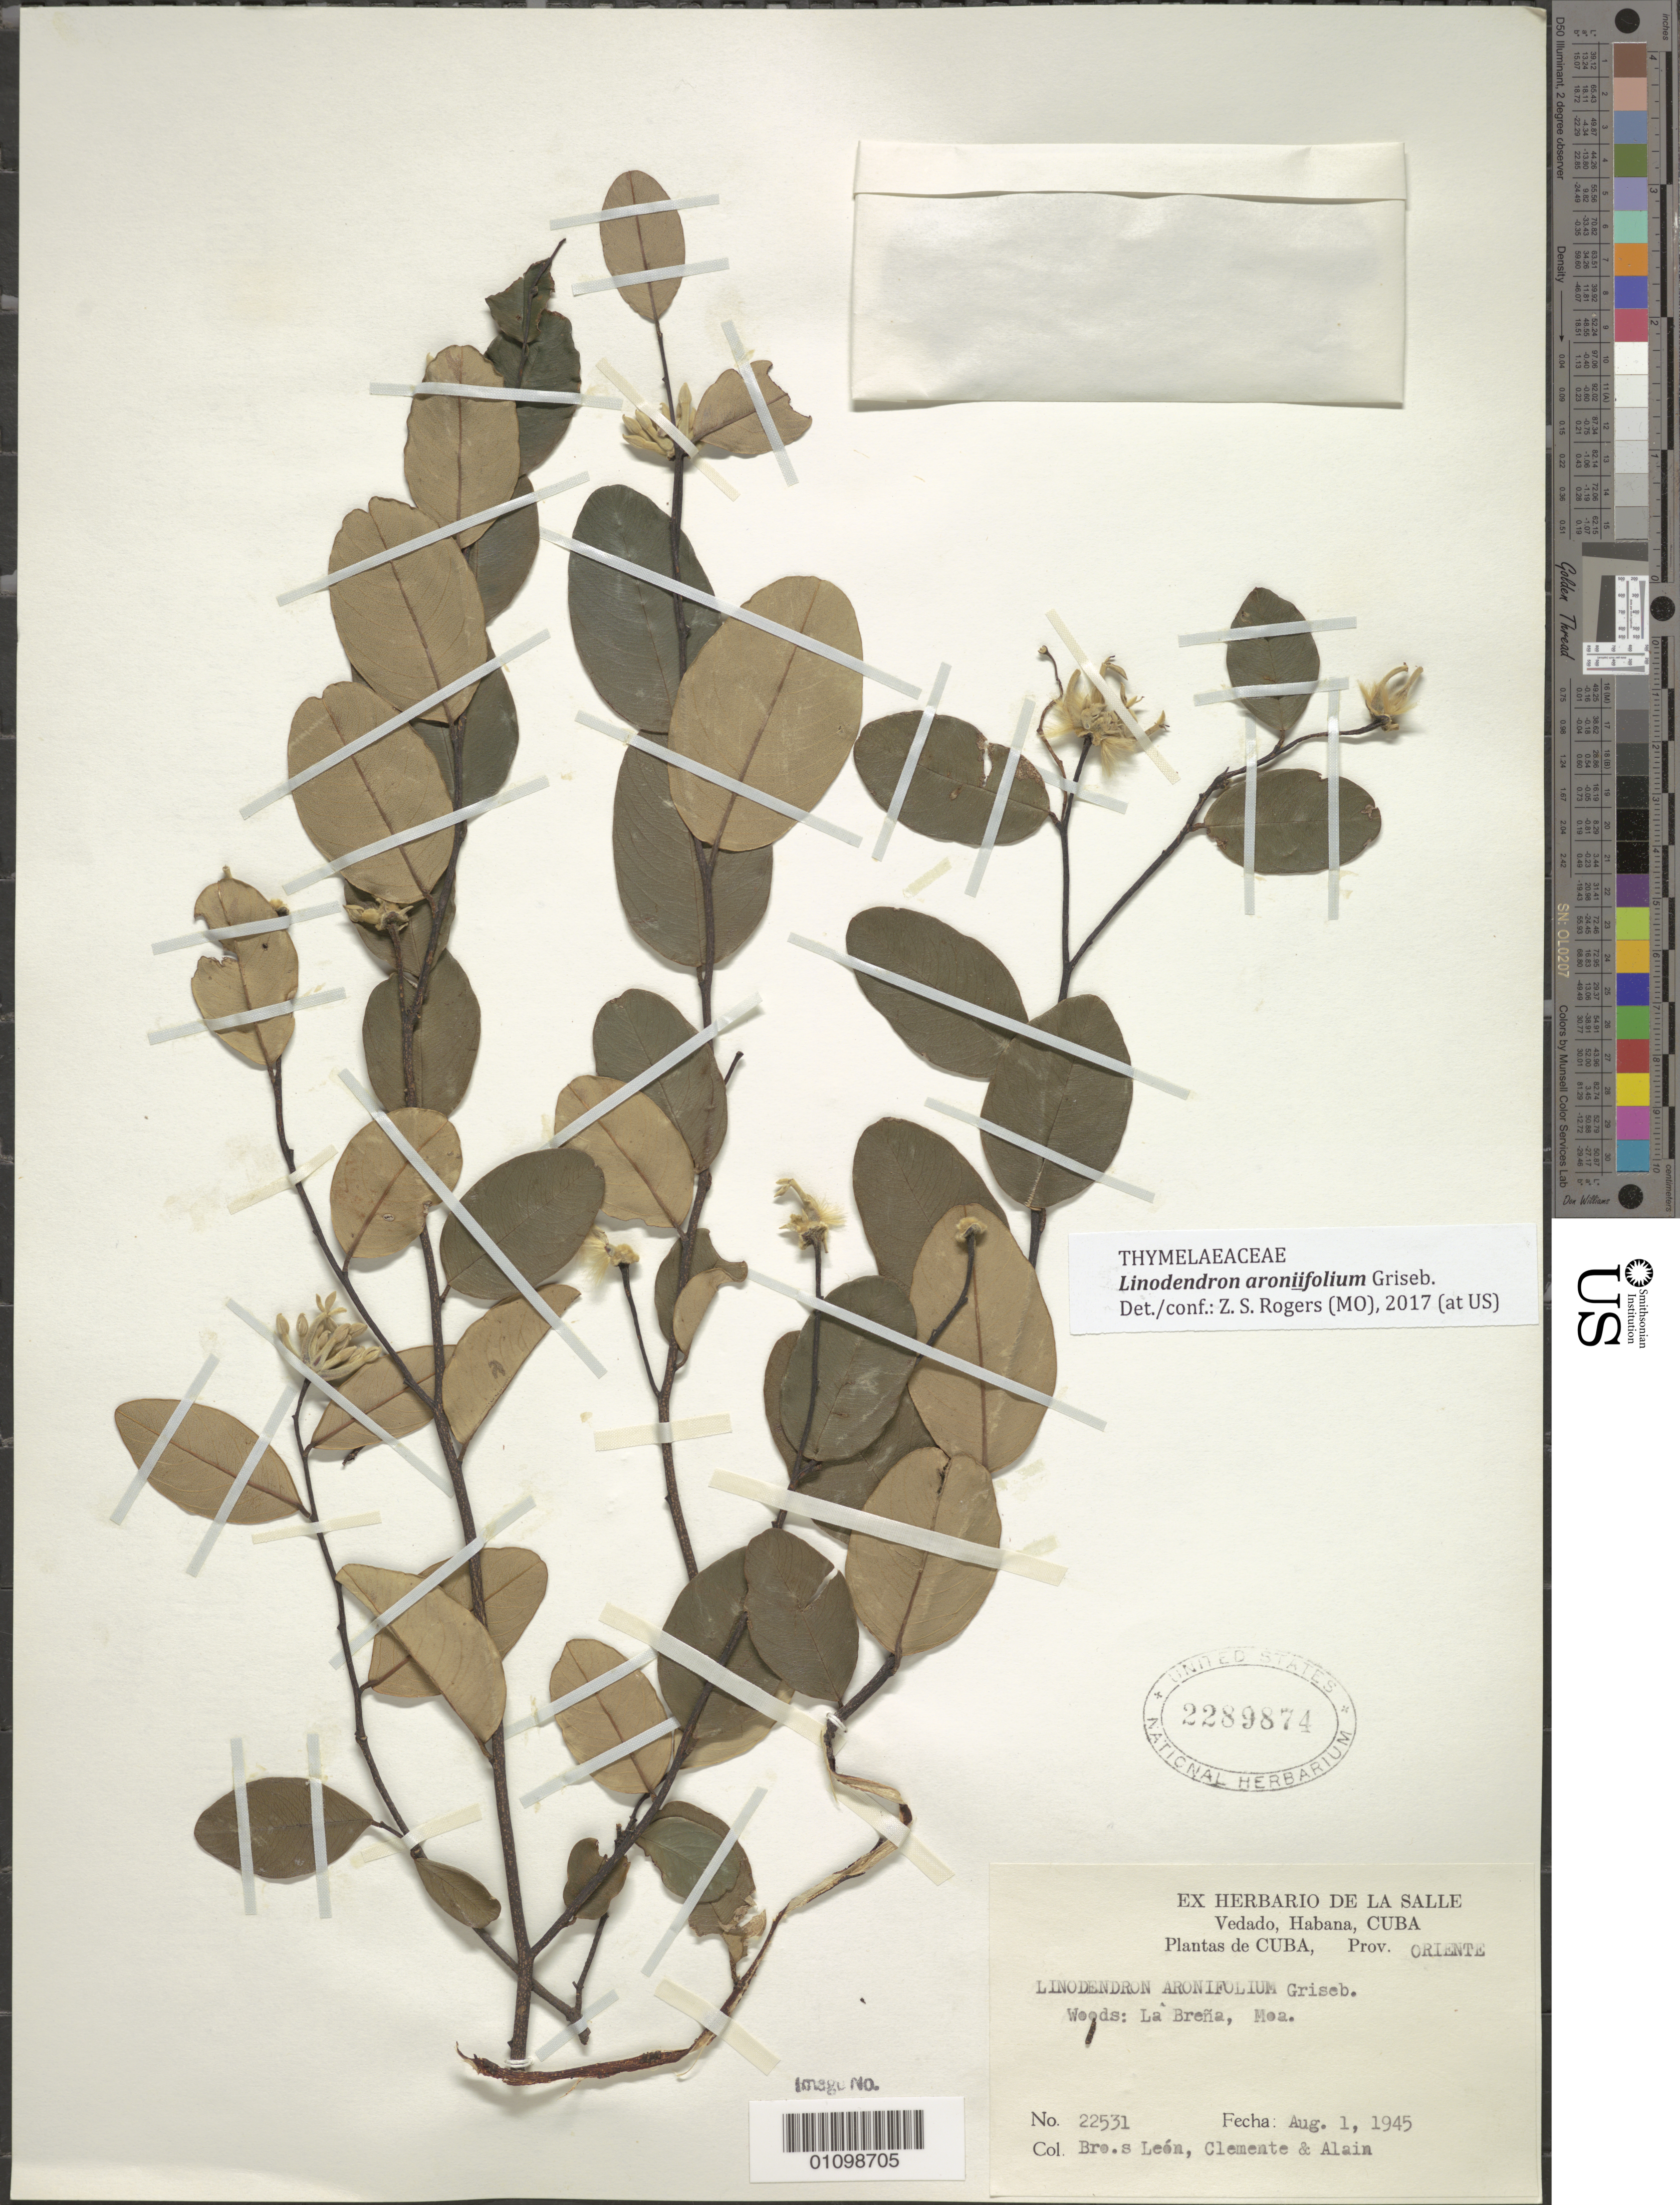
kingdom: Plantae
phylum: Tracheophyta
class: Magnoliopsida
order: Malvales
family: Thymelaeaceae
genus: Linodendron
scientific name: Linodendron aroniifolium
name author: Griseb.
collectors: Bro. León, Bro. Clemente & A. H. Liogier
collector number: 22531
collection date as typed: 01 Aug 1945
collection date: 1945-08-01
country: Cuba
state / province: Holguín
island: Cuba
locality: Woods: La Brena, Moa Oriente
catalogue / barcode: US 2289874